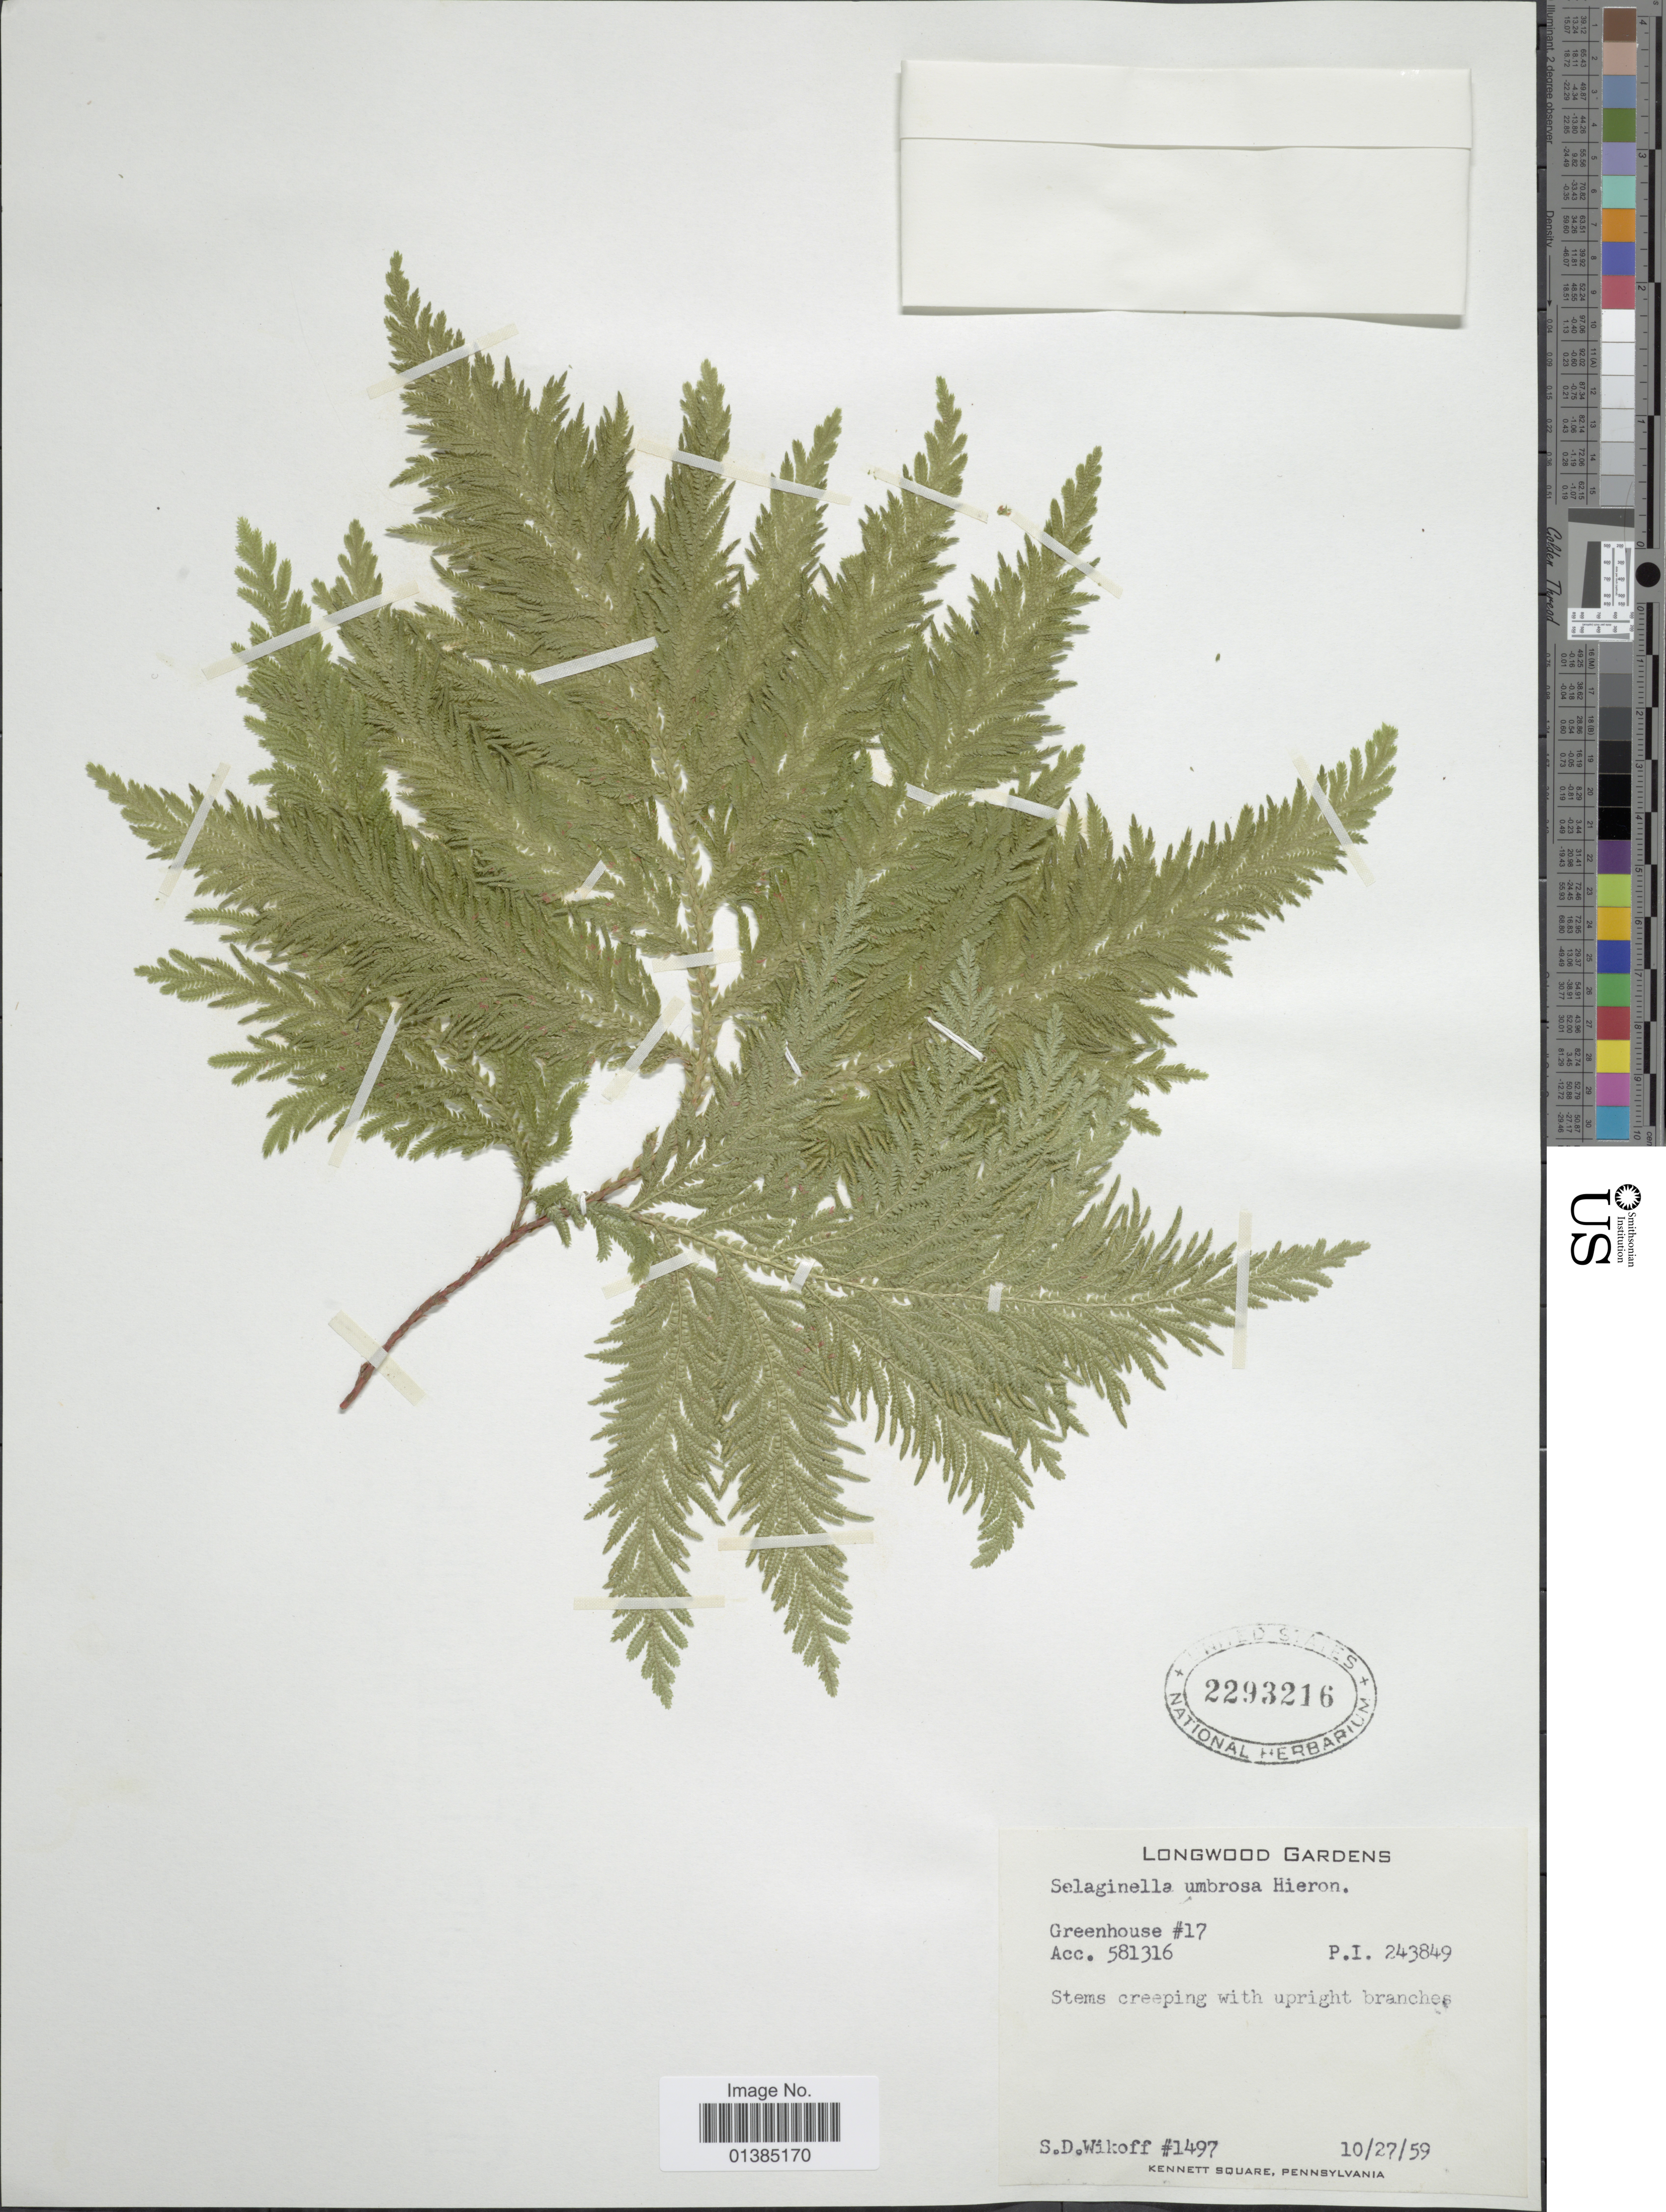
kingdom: Plantae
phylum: Tracheophyta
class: Lycopodiopsida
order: Selaginellales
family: Selaginellaceae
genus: Selaginella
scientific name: Selaginella umbrosa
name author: Lem. ex Hieron.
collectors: S. Wikoff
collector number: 1497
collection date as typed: Transcribed d/m/y: 27/10/59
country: United States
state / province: Pennsylvania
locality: Longwood gardens, Greenhouse #17. Acc. 581316. P.I. 243849. Kenneth Square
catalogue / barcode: US 2293216